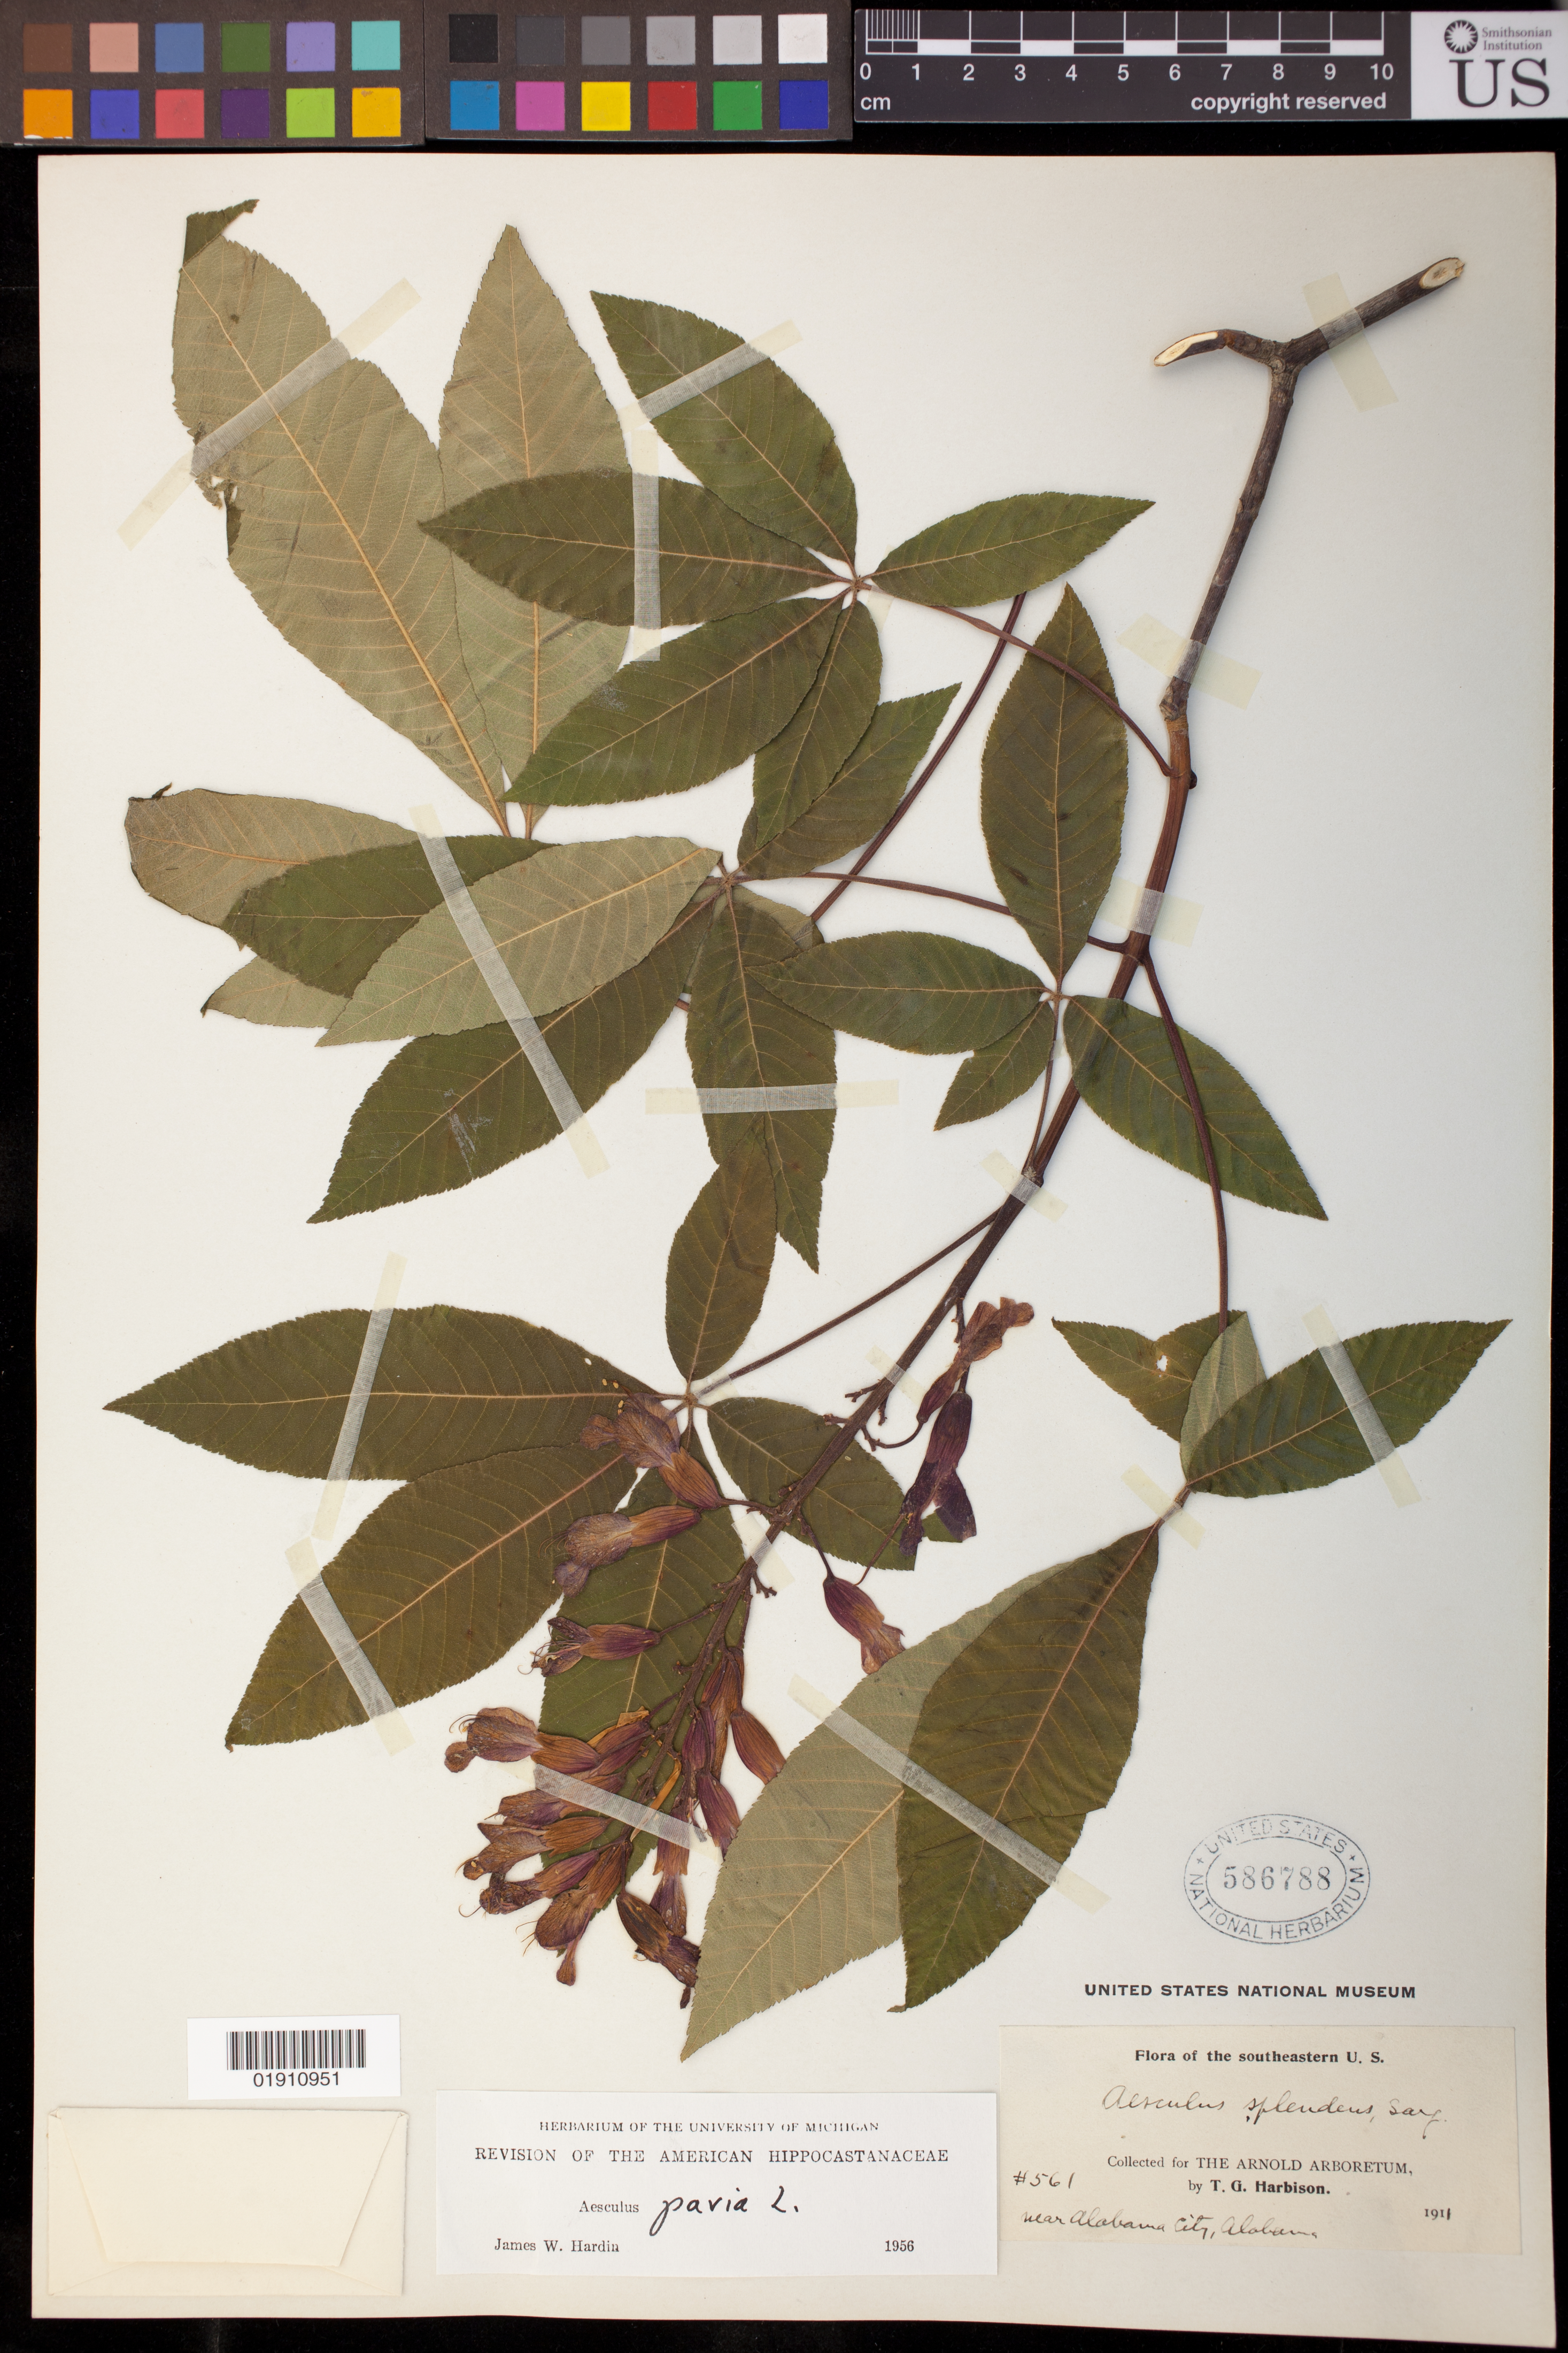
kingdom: Plantae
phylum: Tracheophyta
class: Magnoliopsida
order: Sapindales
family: Sapindaceae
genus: Aesculus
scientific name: Aesculus pavia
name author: L.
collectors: T. Harbison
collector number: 561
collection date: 1911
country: United States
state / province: Alabama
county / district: Etowah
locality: near Alabama City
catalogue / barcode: US 586788